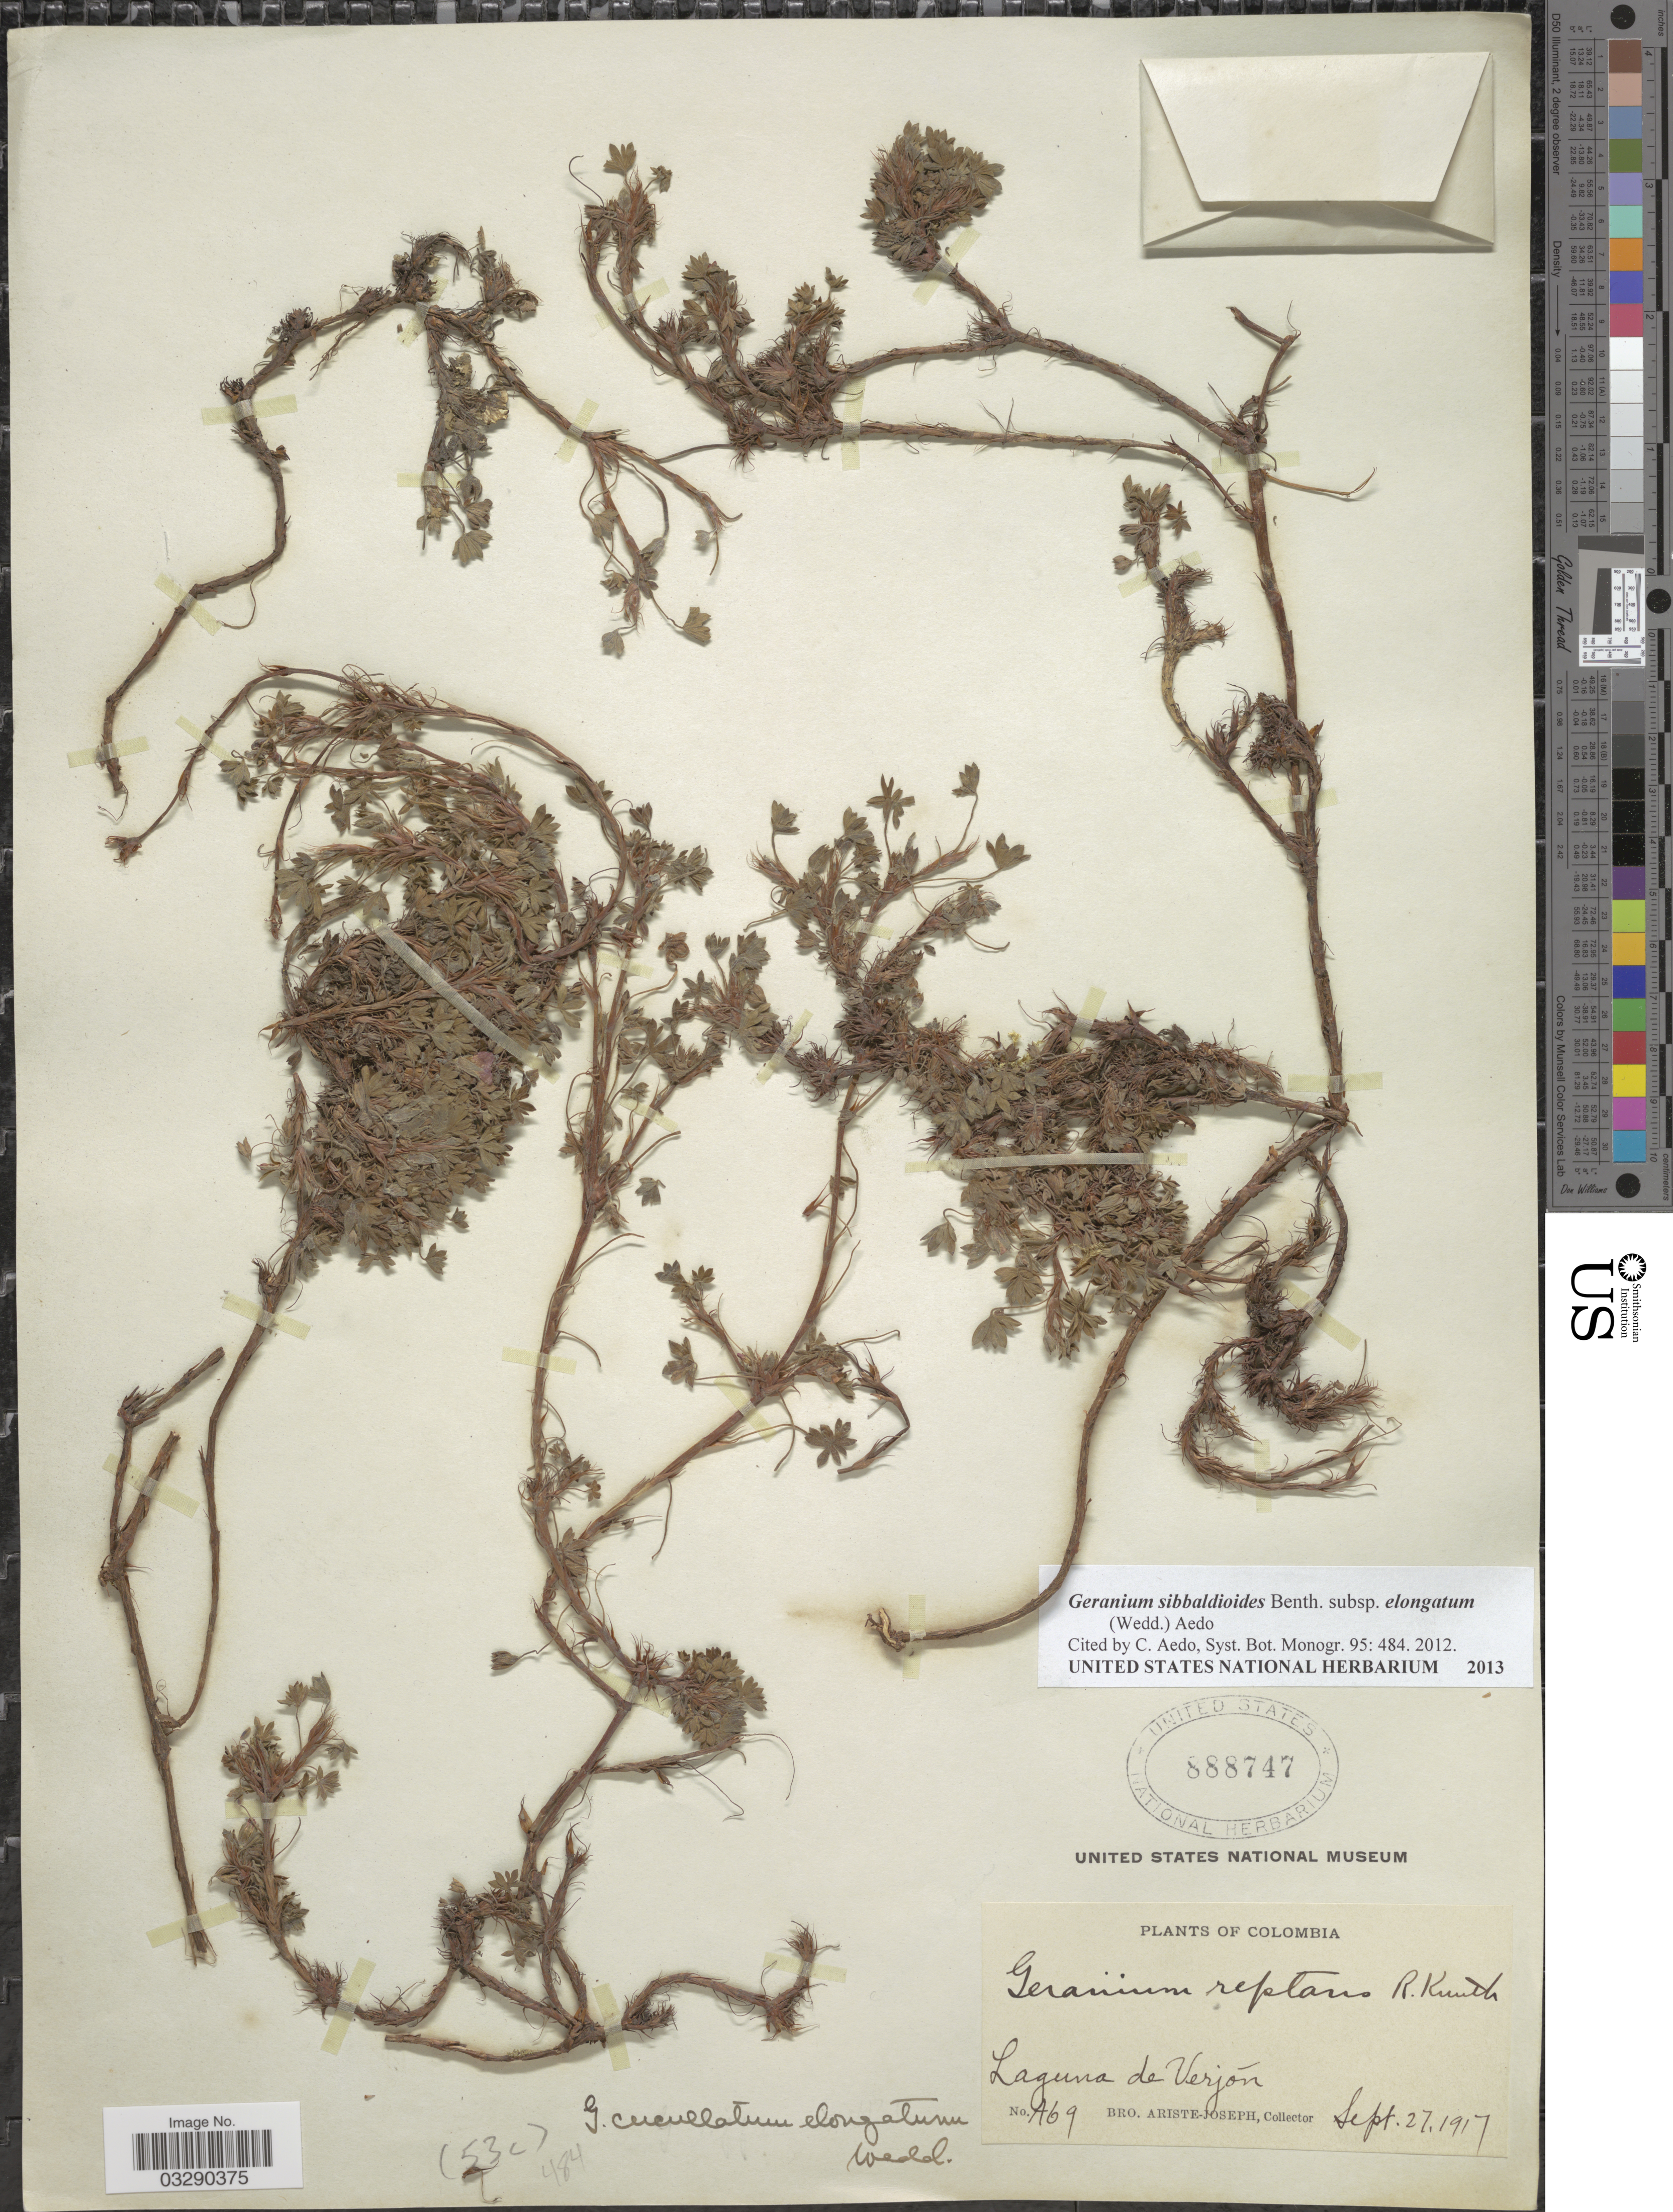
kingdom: Plantae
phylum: Tracheophyta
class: Magnoliopsida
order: Geraniales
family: Geraniaceae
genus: Geranium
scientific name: Geranium sibbaldioides subsp. elongatum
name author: (Wedd.) Aedo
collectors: Bro. Ariste-Joseph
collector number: A69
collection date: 1917-09-27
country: Colombia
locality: Laguna de Verjón.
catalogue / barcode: US 888747